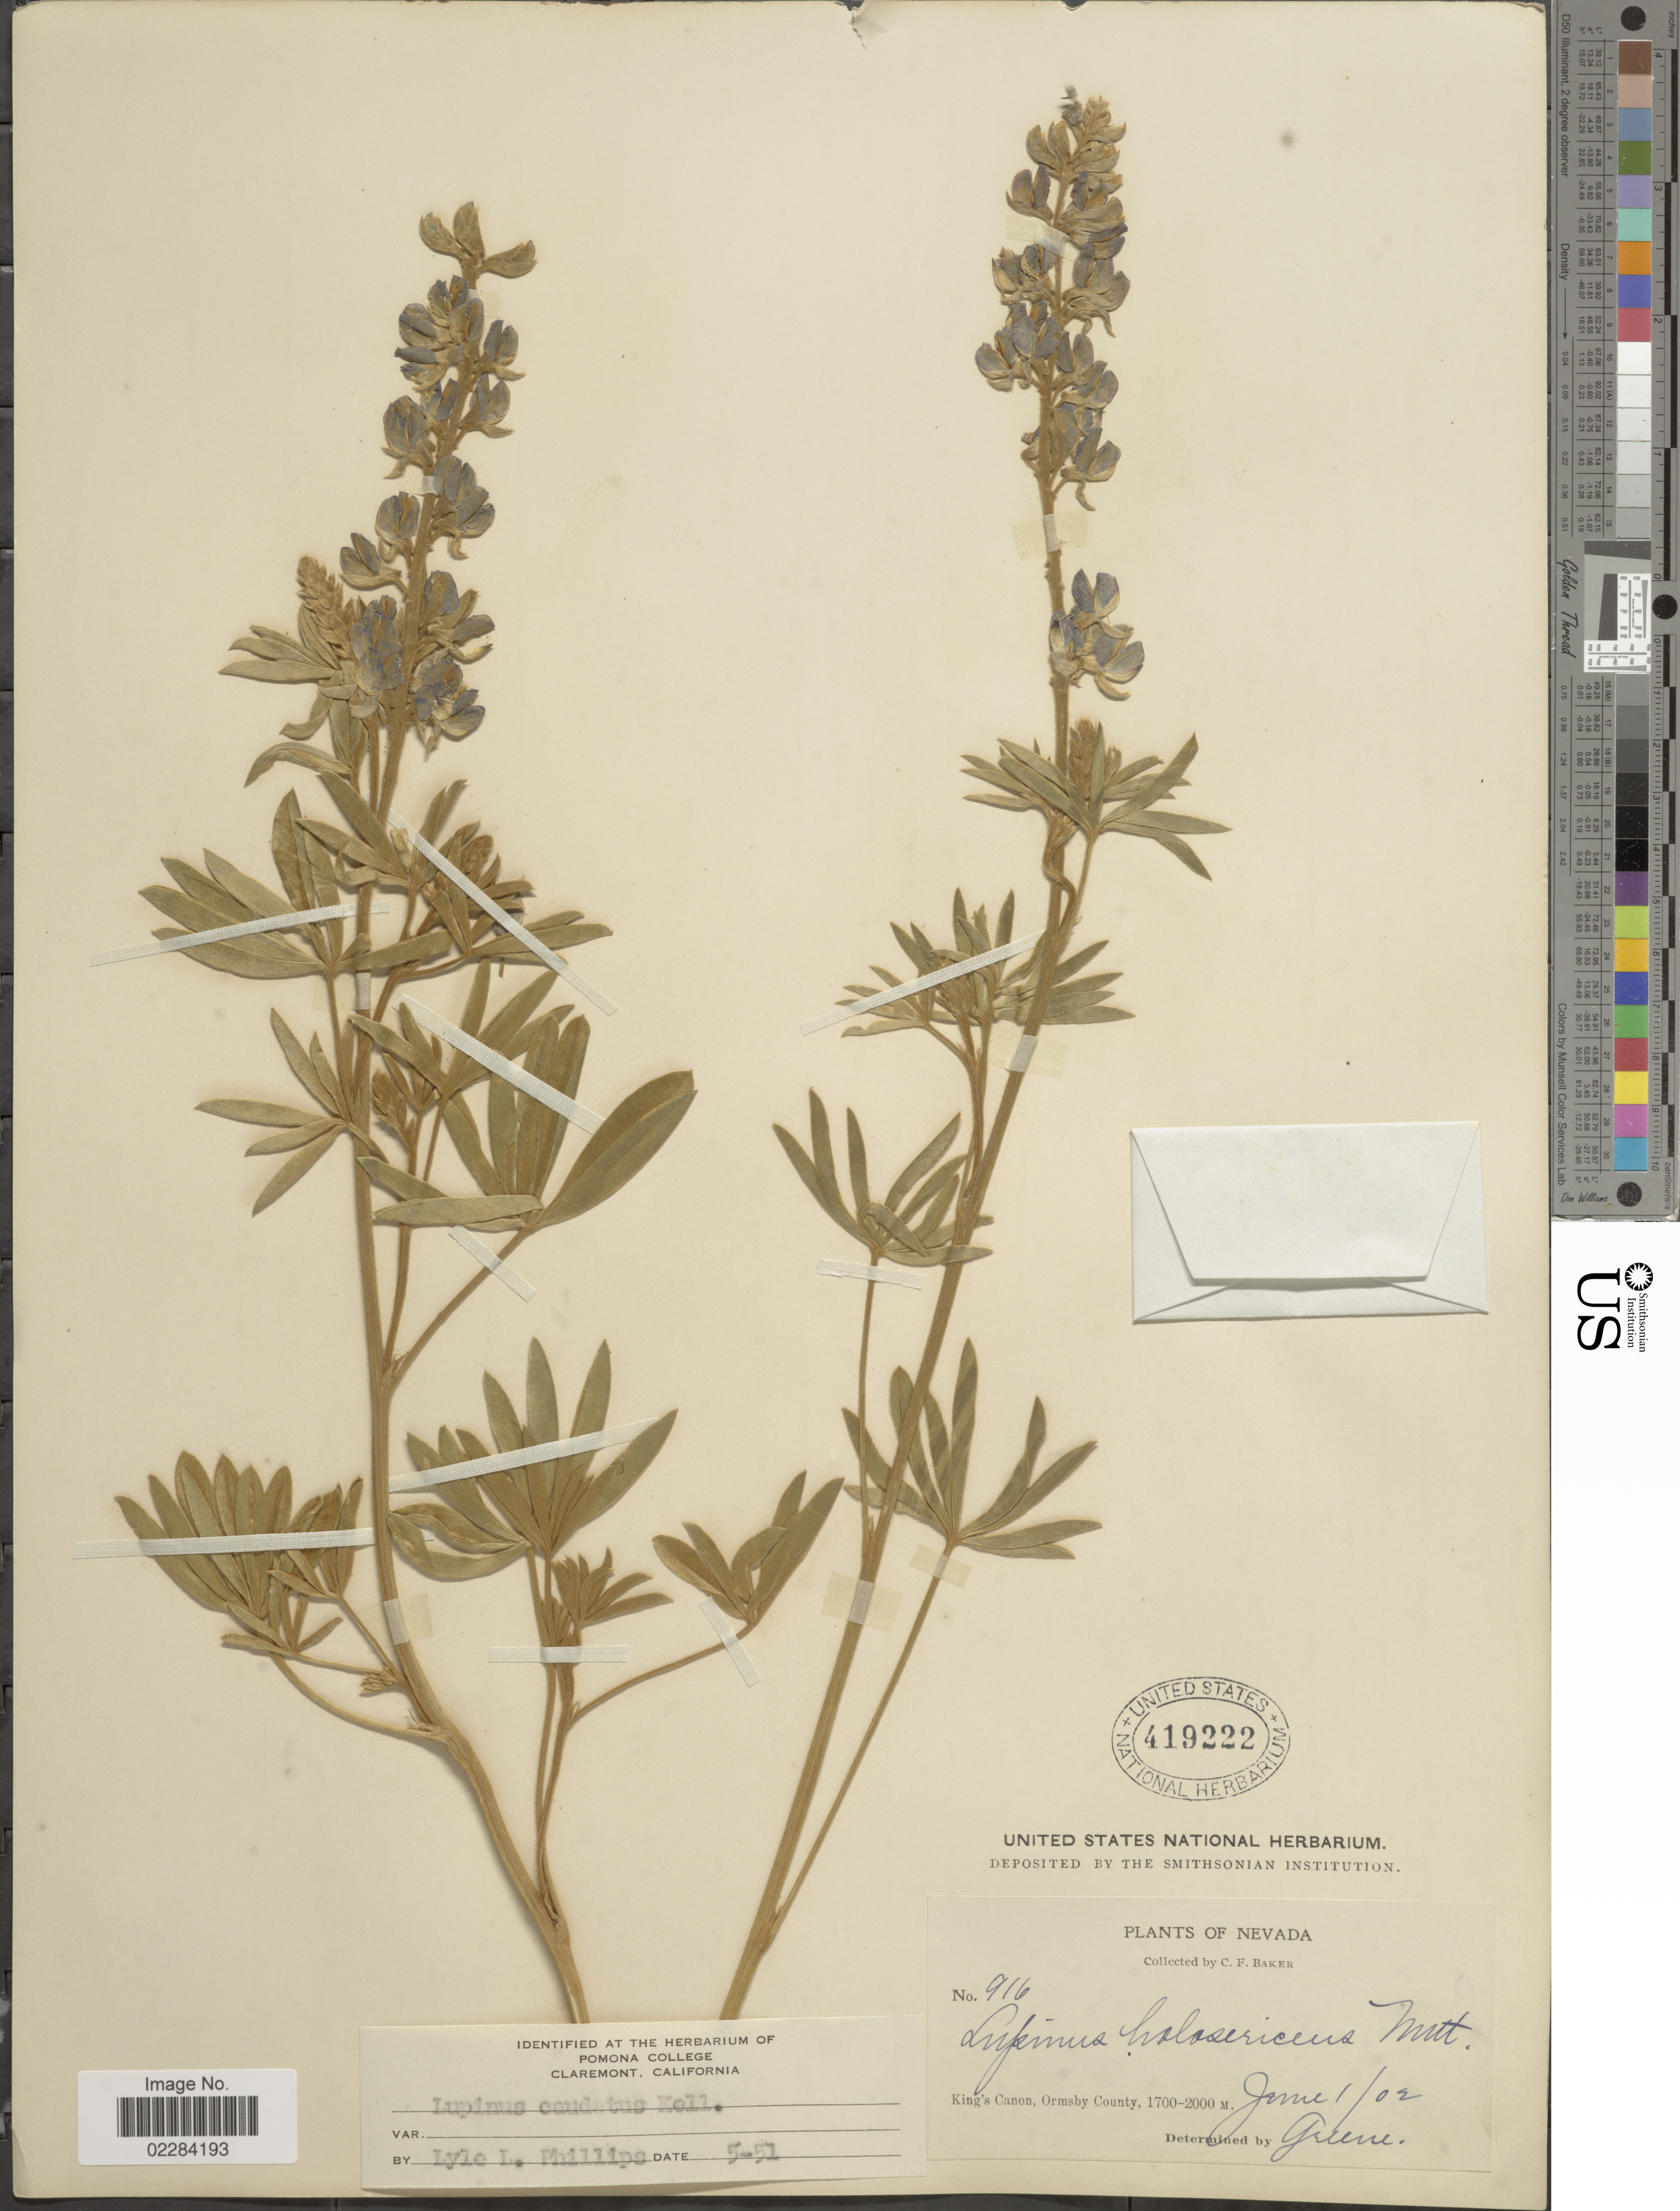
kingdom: Plantae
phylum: Tracheophyta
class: Magnoliopsida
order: Fabales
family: Fabaceae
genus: Lupinus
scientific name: Lupinus caudatus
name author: Kellogg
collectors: C. F. Baker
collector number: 916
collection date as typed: Transcribed d/m/y: 1/6/2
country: United States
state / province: Nevada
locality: King's Canon, Ormsby County.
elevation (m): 1700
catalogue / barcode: US 419222